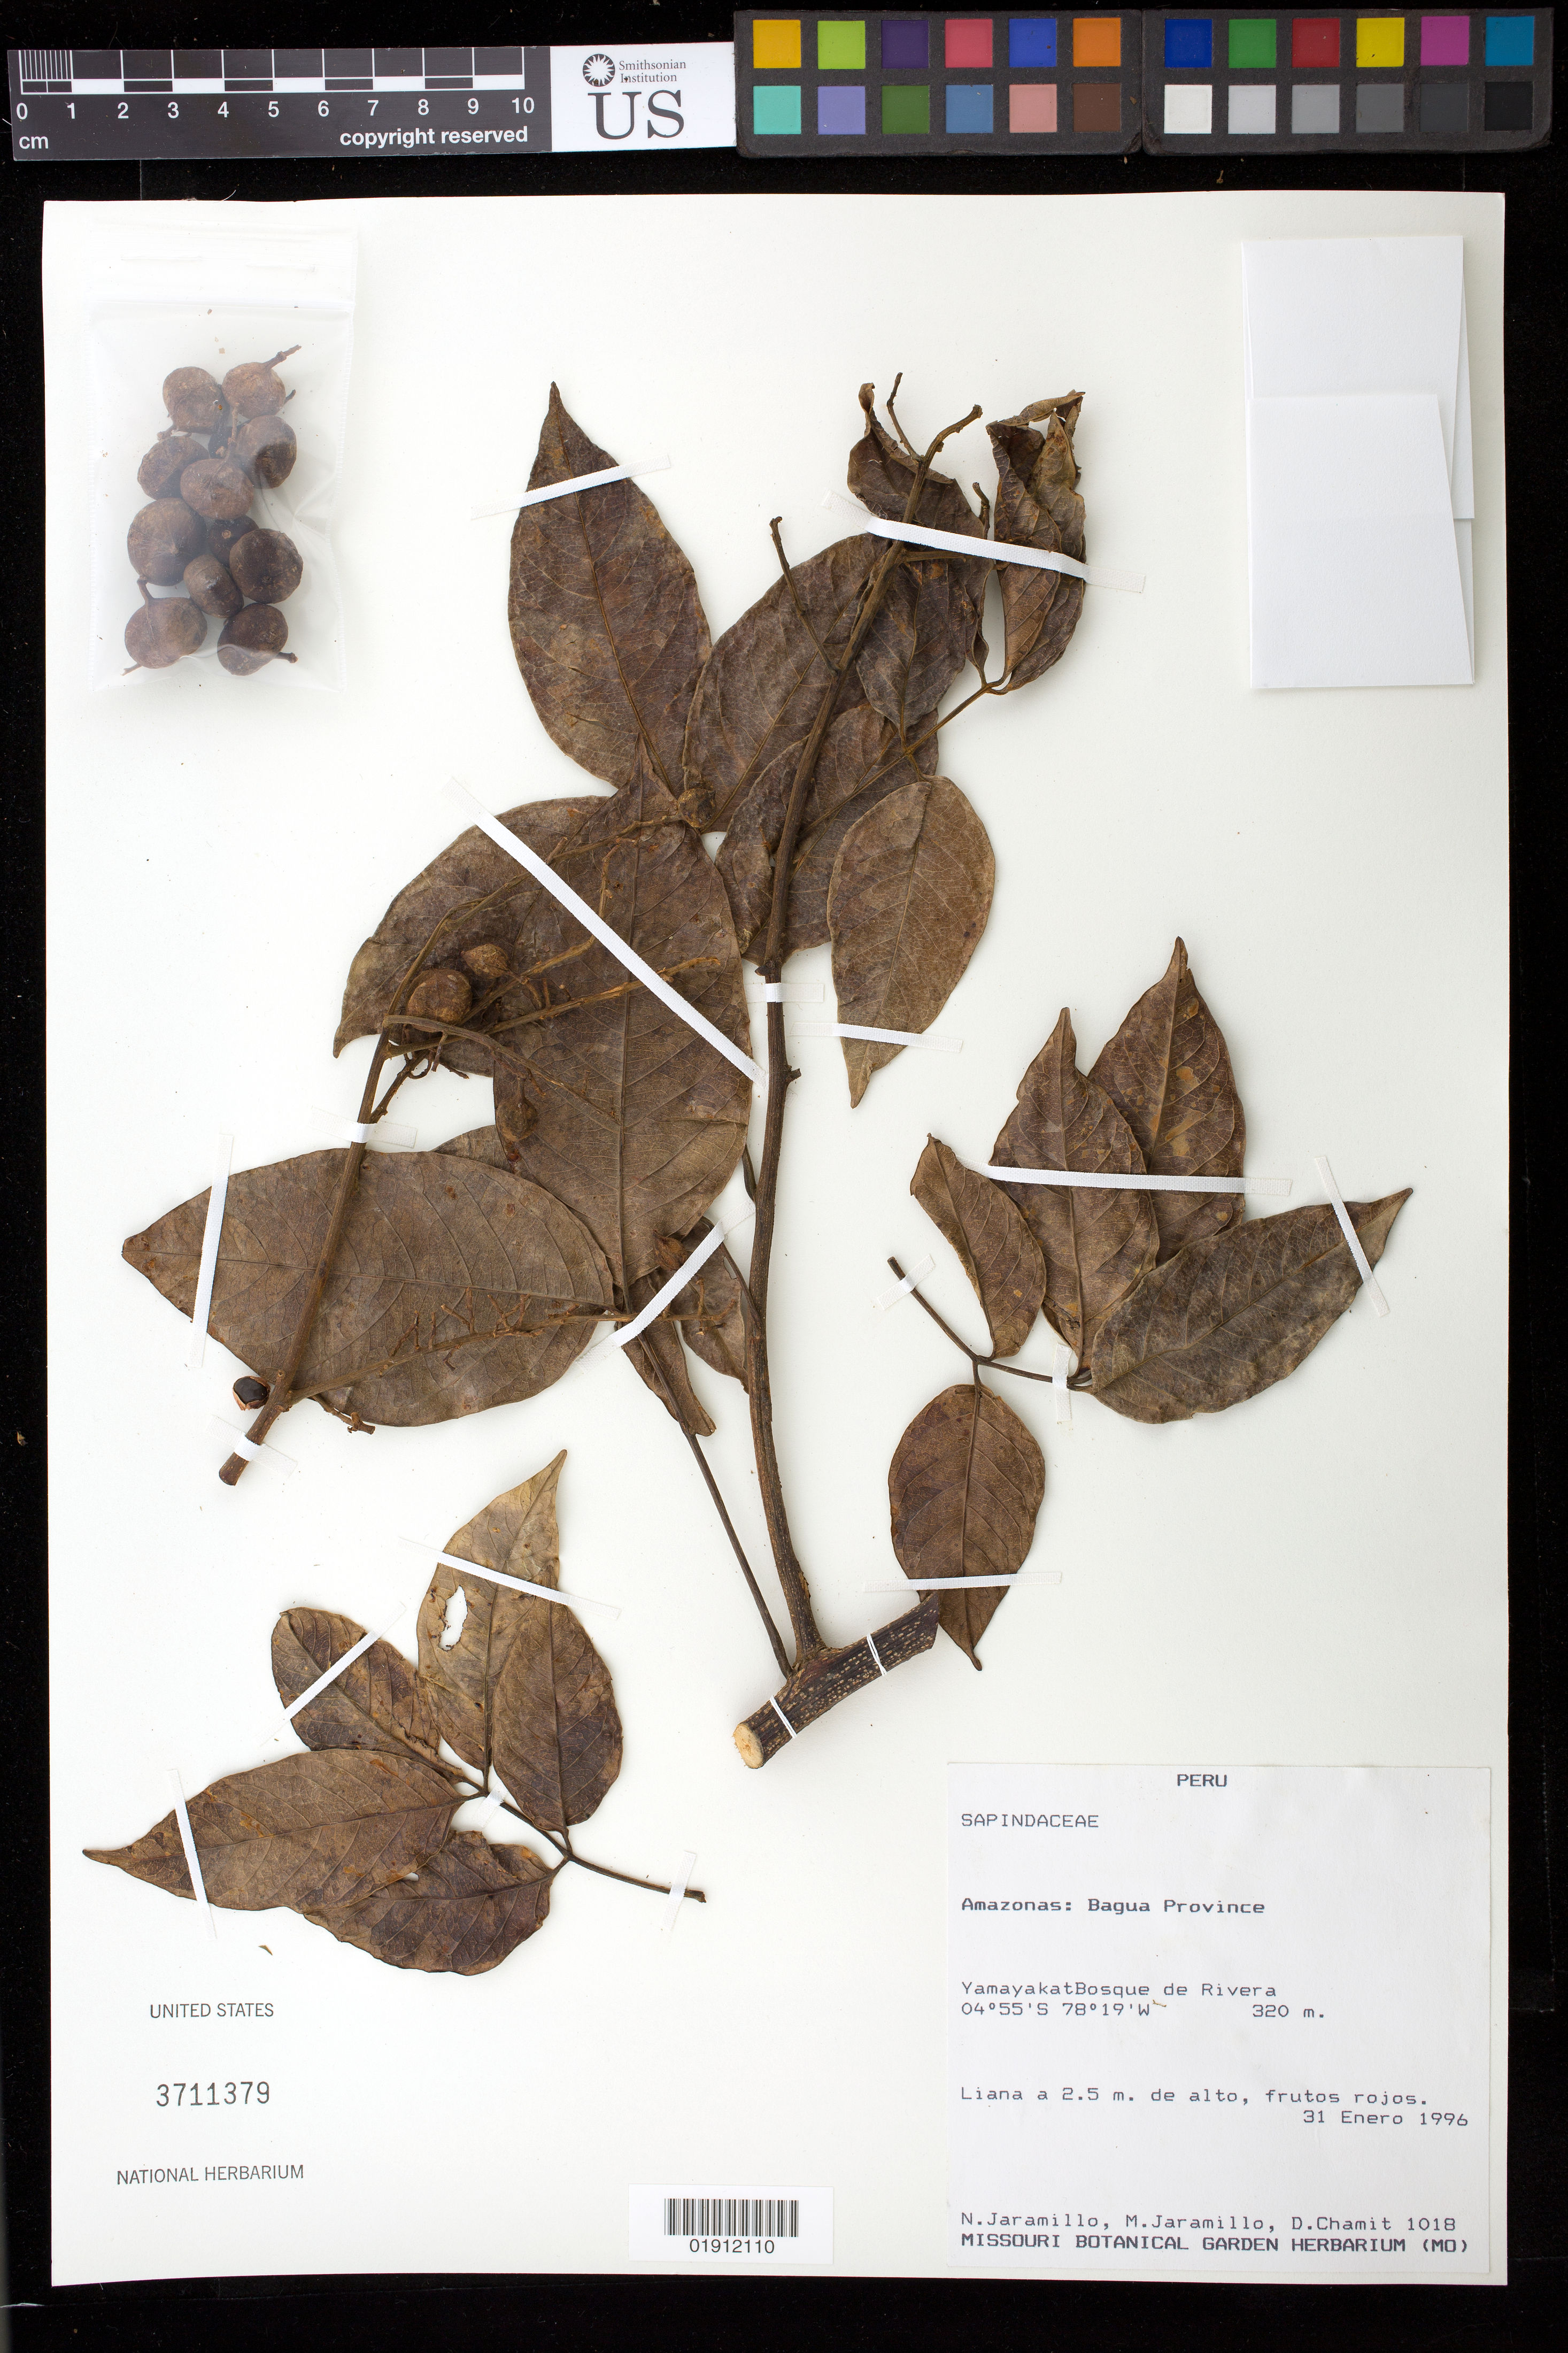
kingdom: Plantae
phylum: Tracheophyta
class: Magnoliopsida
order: Sapindales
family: Sapindaceae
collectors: N. Jaramillo, M. Jaramillo & D. Chamit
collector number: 1018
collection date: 1996-01-31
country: Peru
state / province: Amazonas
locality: Bagua Province, Yamayakat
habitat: Bosque de rivera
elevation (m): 320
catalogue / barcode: US 3711379